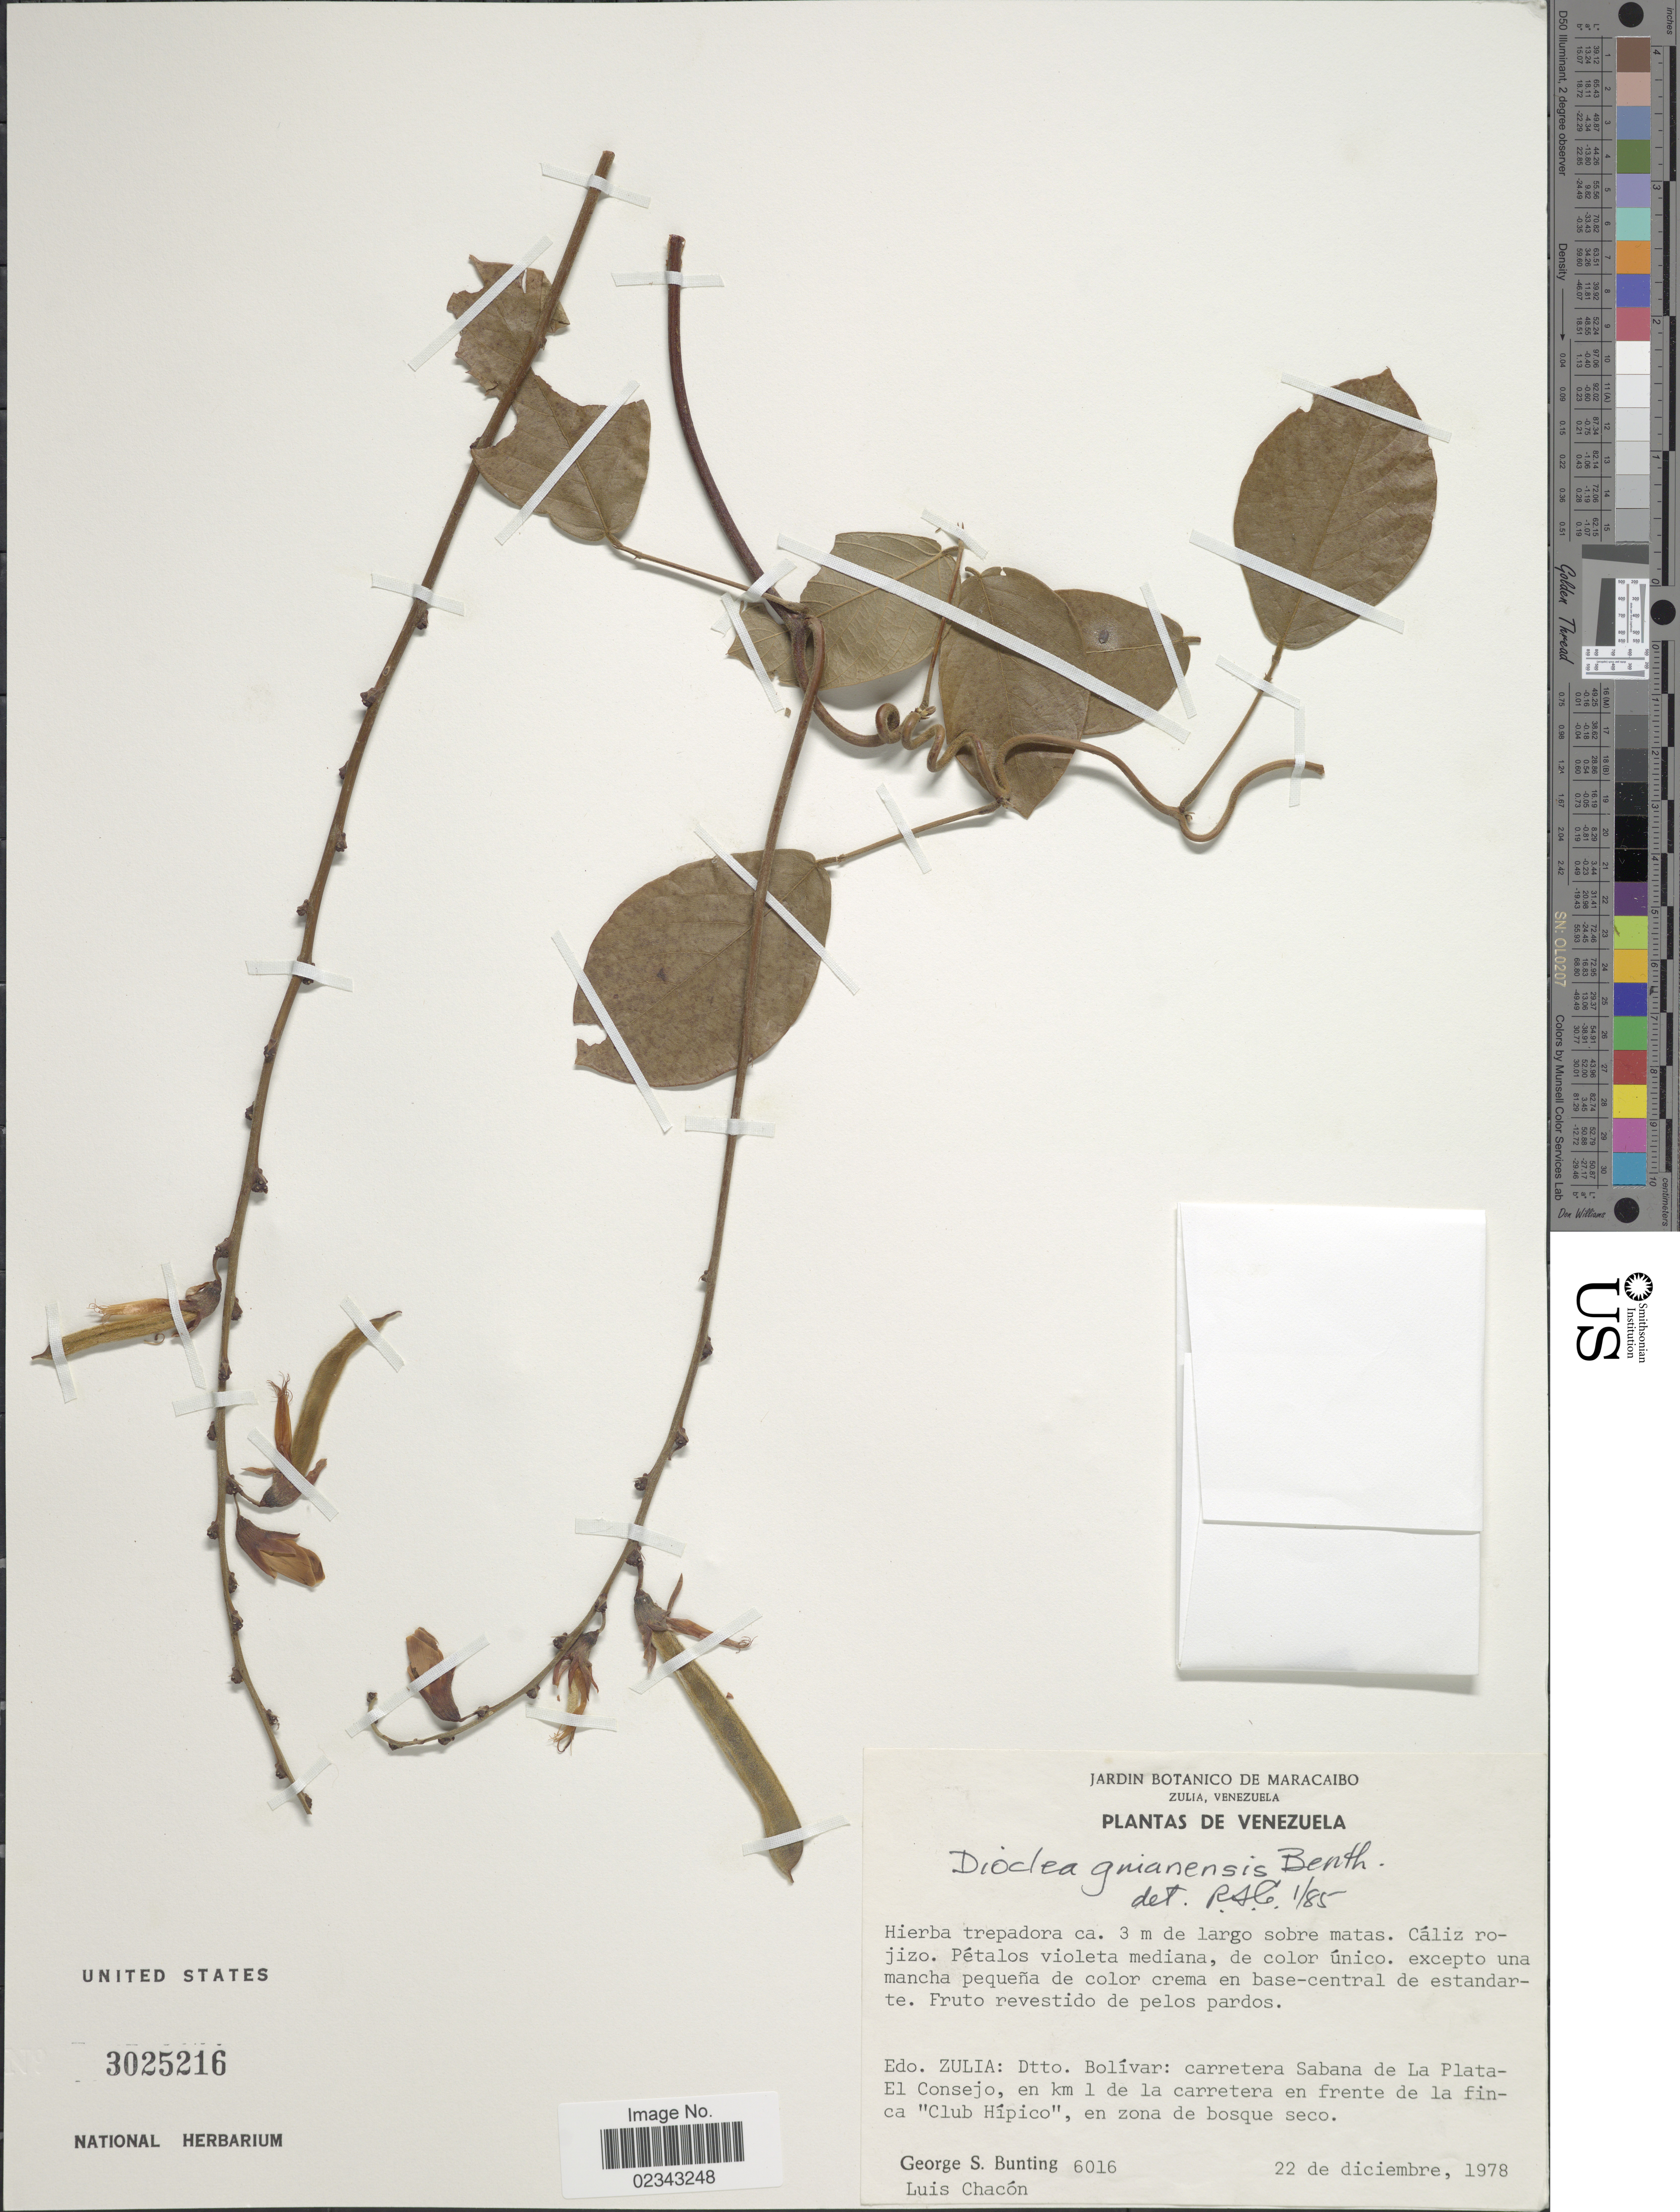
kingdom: Plantae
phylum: Tracheophyta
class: Magnoliopsida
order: Fabales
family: Fabaceae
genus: Dioclea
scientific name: Dioclea guianensis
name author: Benth.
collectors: G. S. Bunting & L. Chacon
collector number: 6016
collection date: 1978-12-22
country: Venezuela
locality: Edo. Zulia: Dtto. Bolívar: carretera Sabana de La Plata-El Consejo, en km 1 de la carretera en frente de la finca 'Club Hípico', en zona de bosque seco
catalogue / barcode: US 3025216